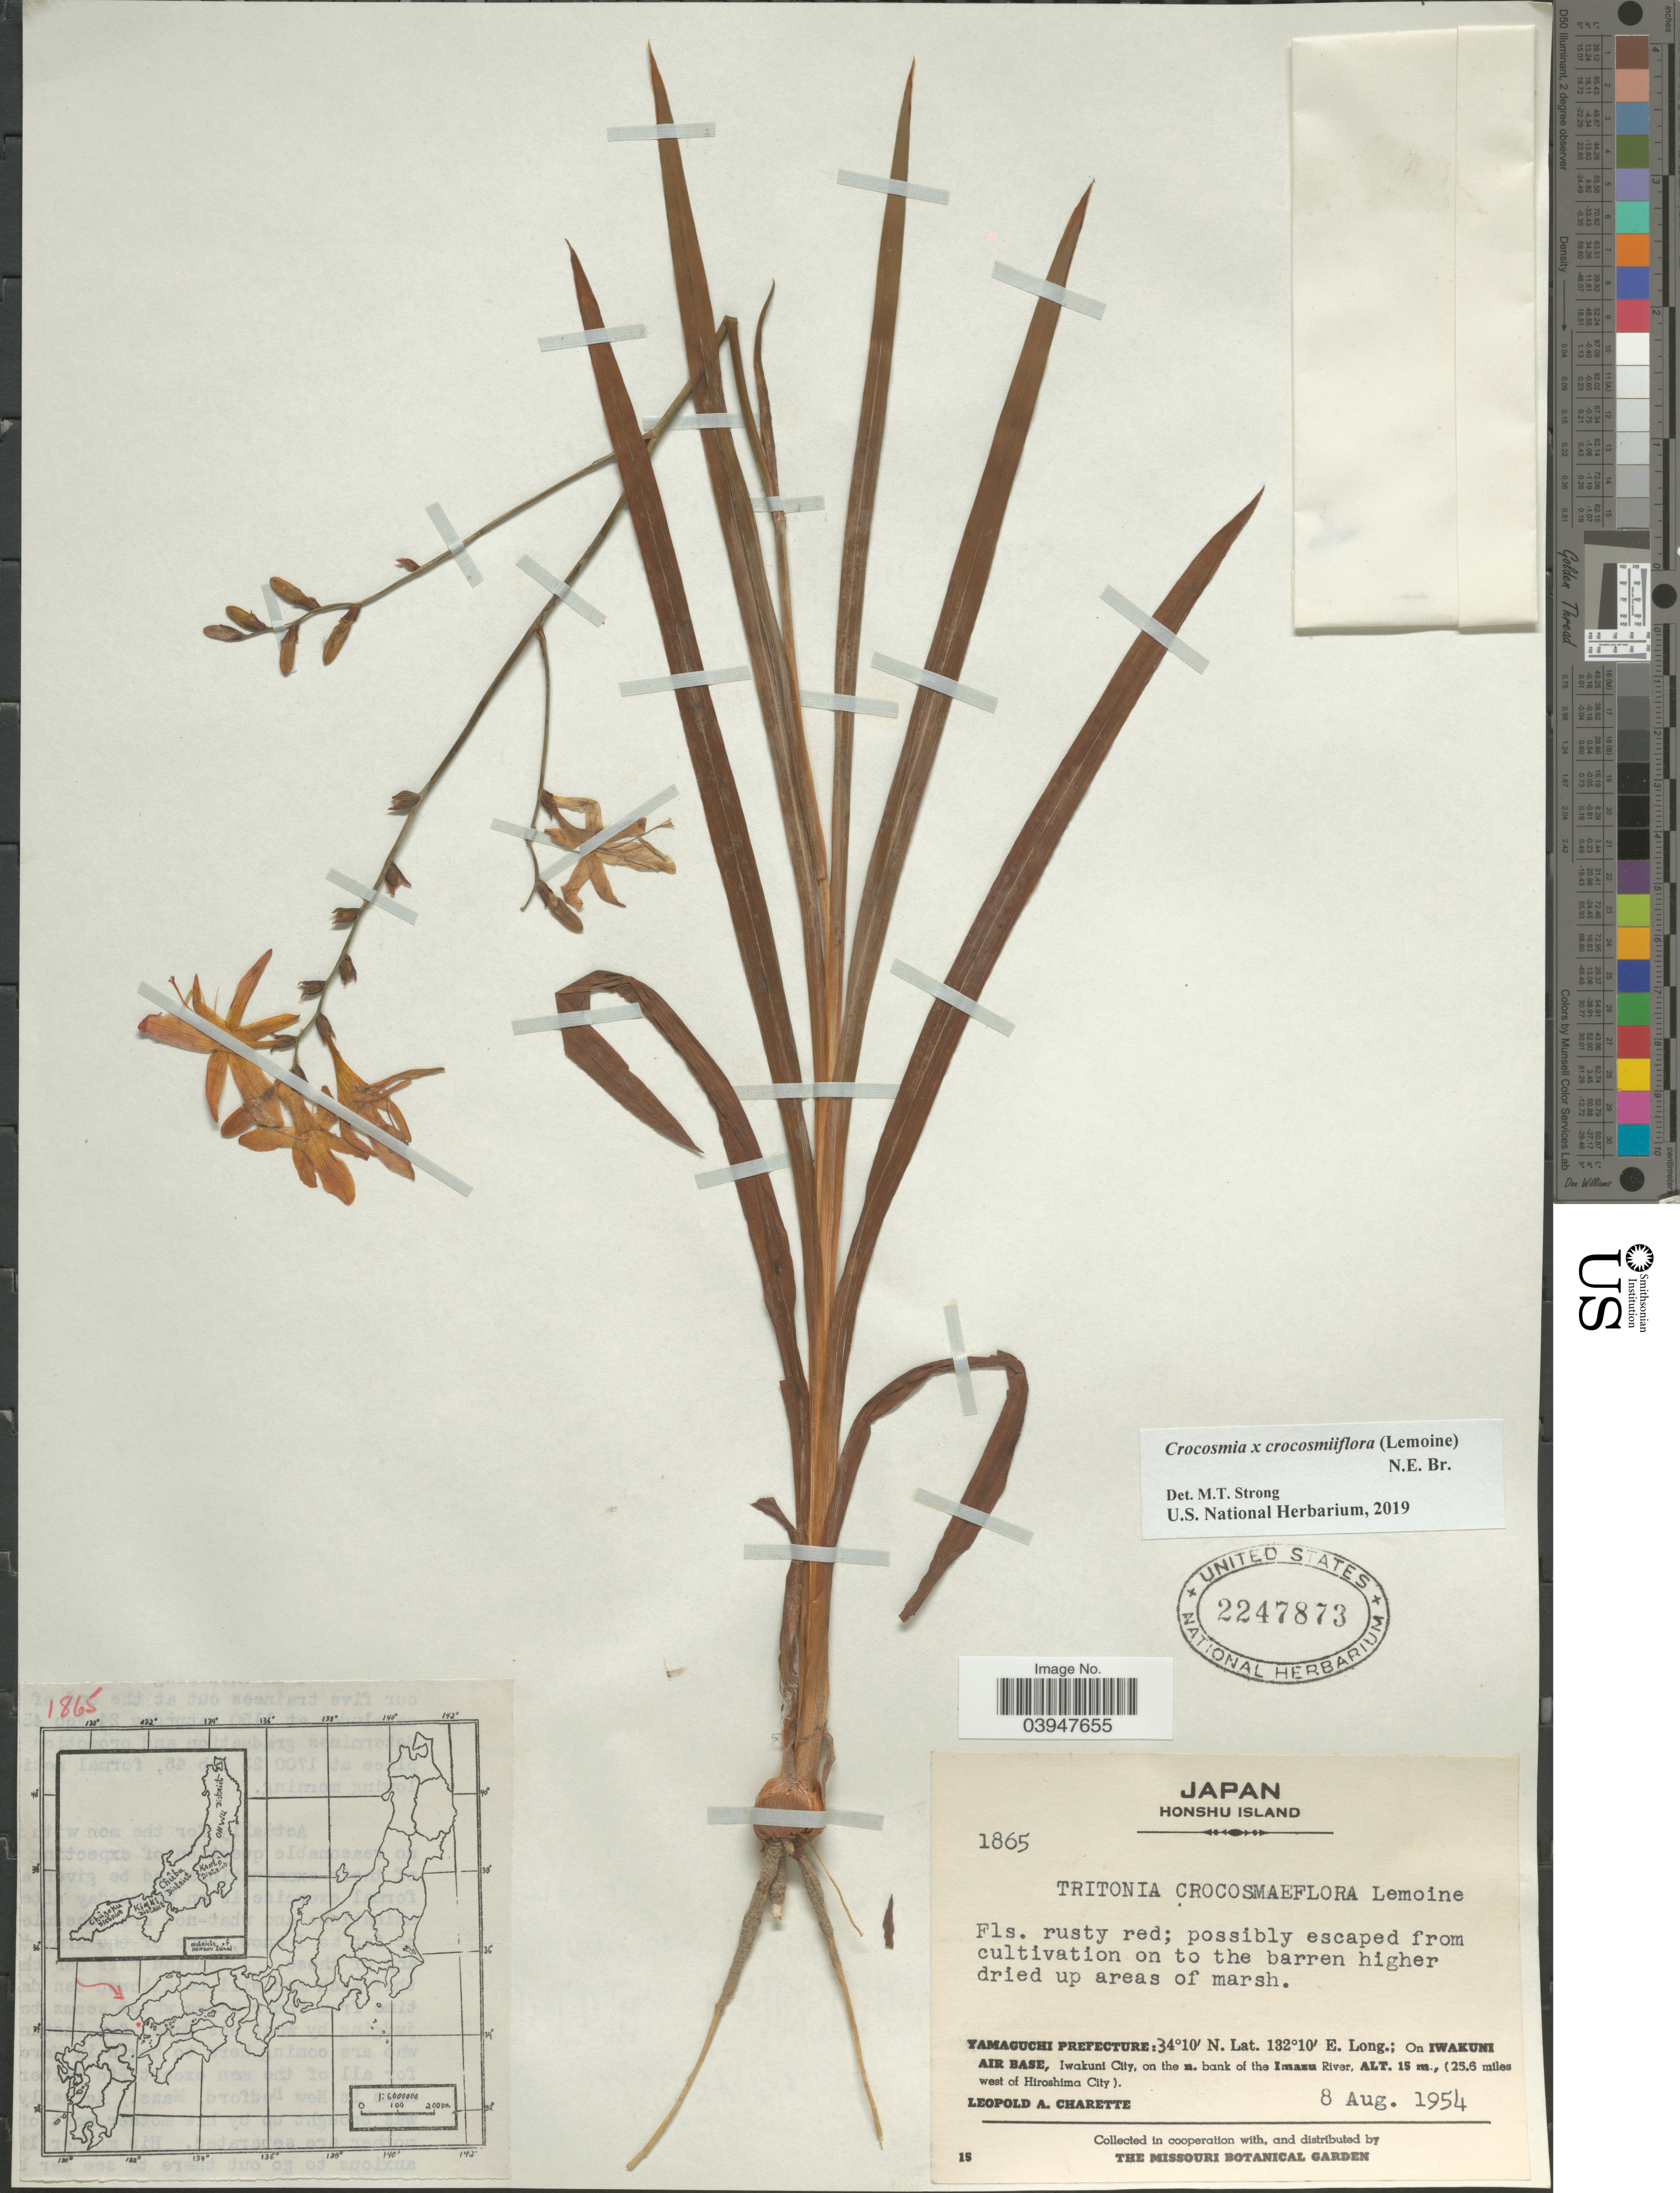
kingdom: Plantae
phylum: Tracheophyta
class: Liliopsida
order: Asparagales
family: Iridaceae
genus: Crocosmia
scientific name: Crocosmia x crocosmiiflora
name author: (Lemoine) N.E. Br.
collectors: L. A. Charette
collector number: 1865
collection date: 1954-08-08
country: Japan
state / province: Yamaguti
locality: Honshu Island. Yamaguchi Prefecture: On Iwakuni Air base, Iwakuni City, on the n. bank of the Imazu River, (25.6 miles west of Hiroshima City).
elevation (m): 15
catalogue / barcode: US 2247873